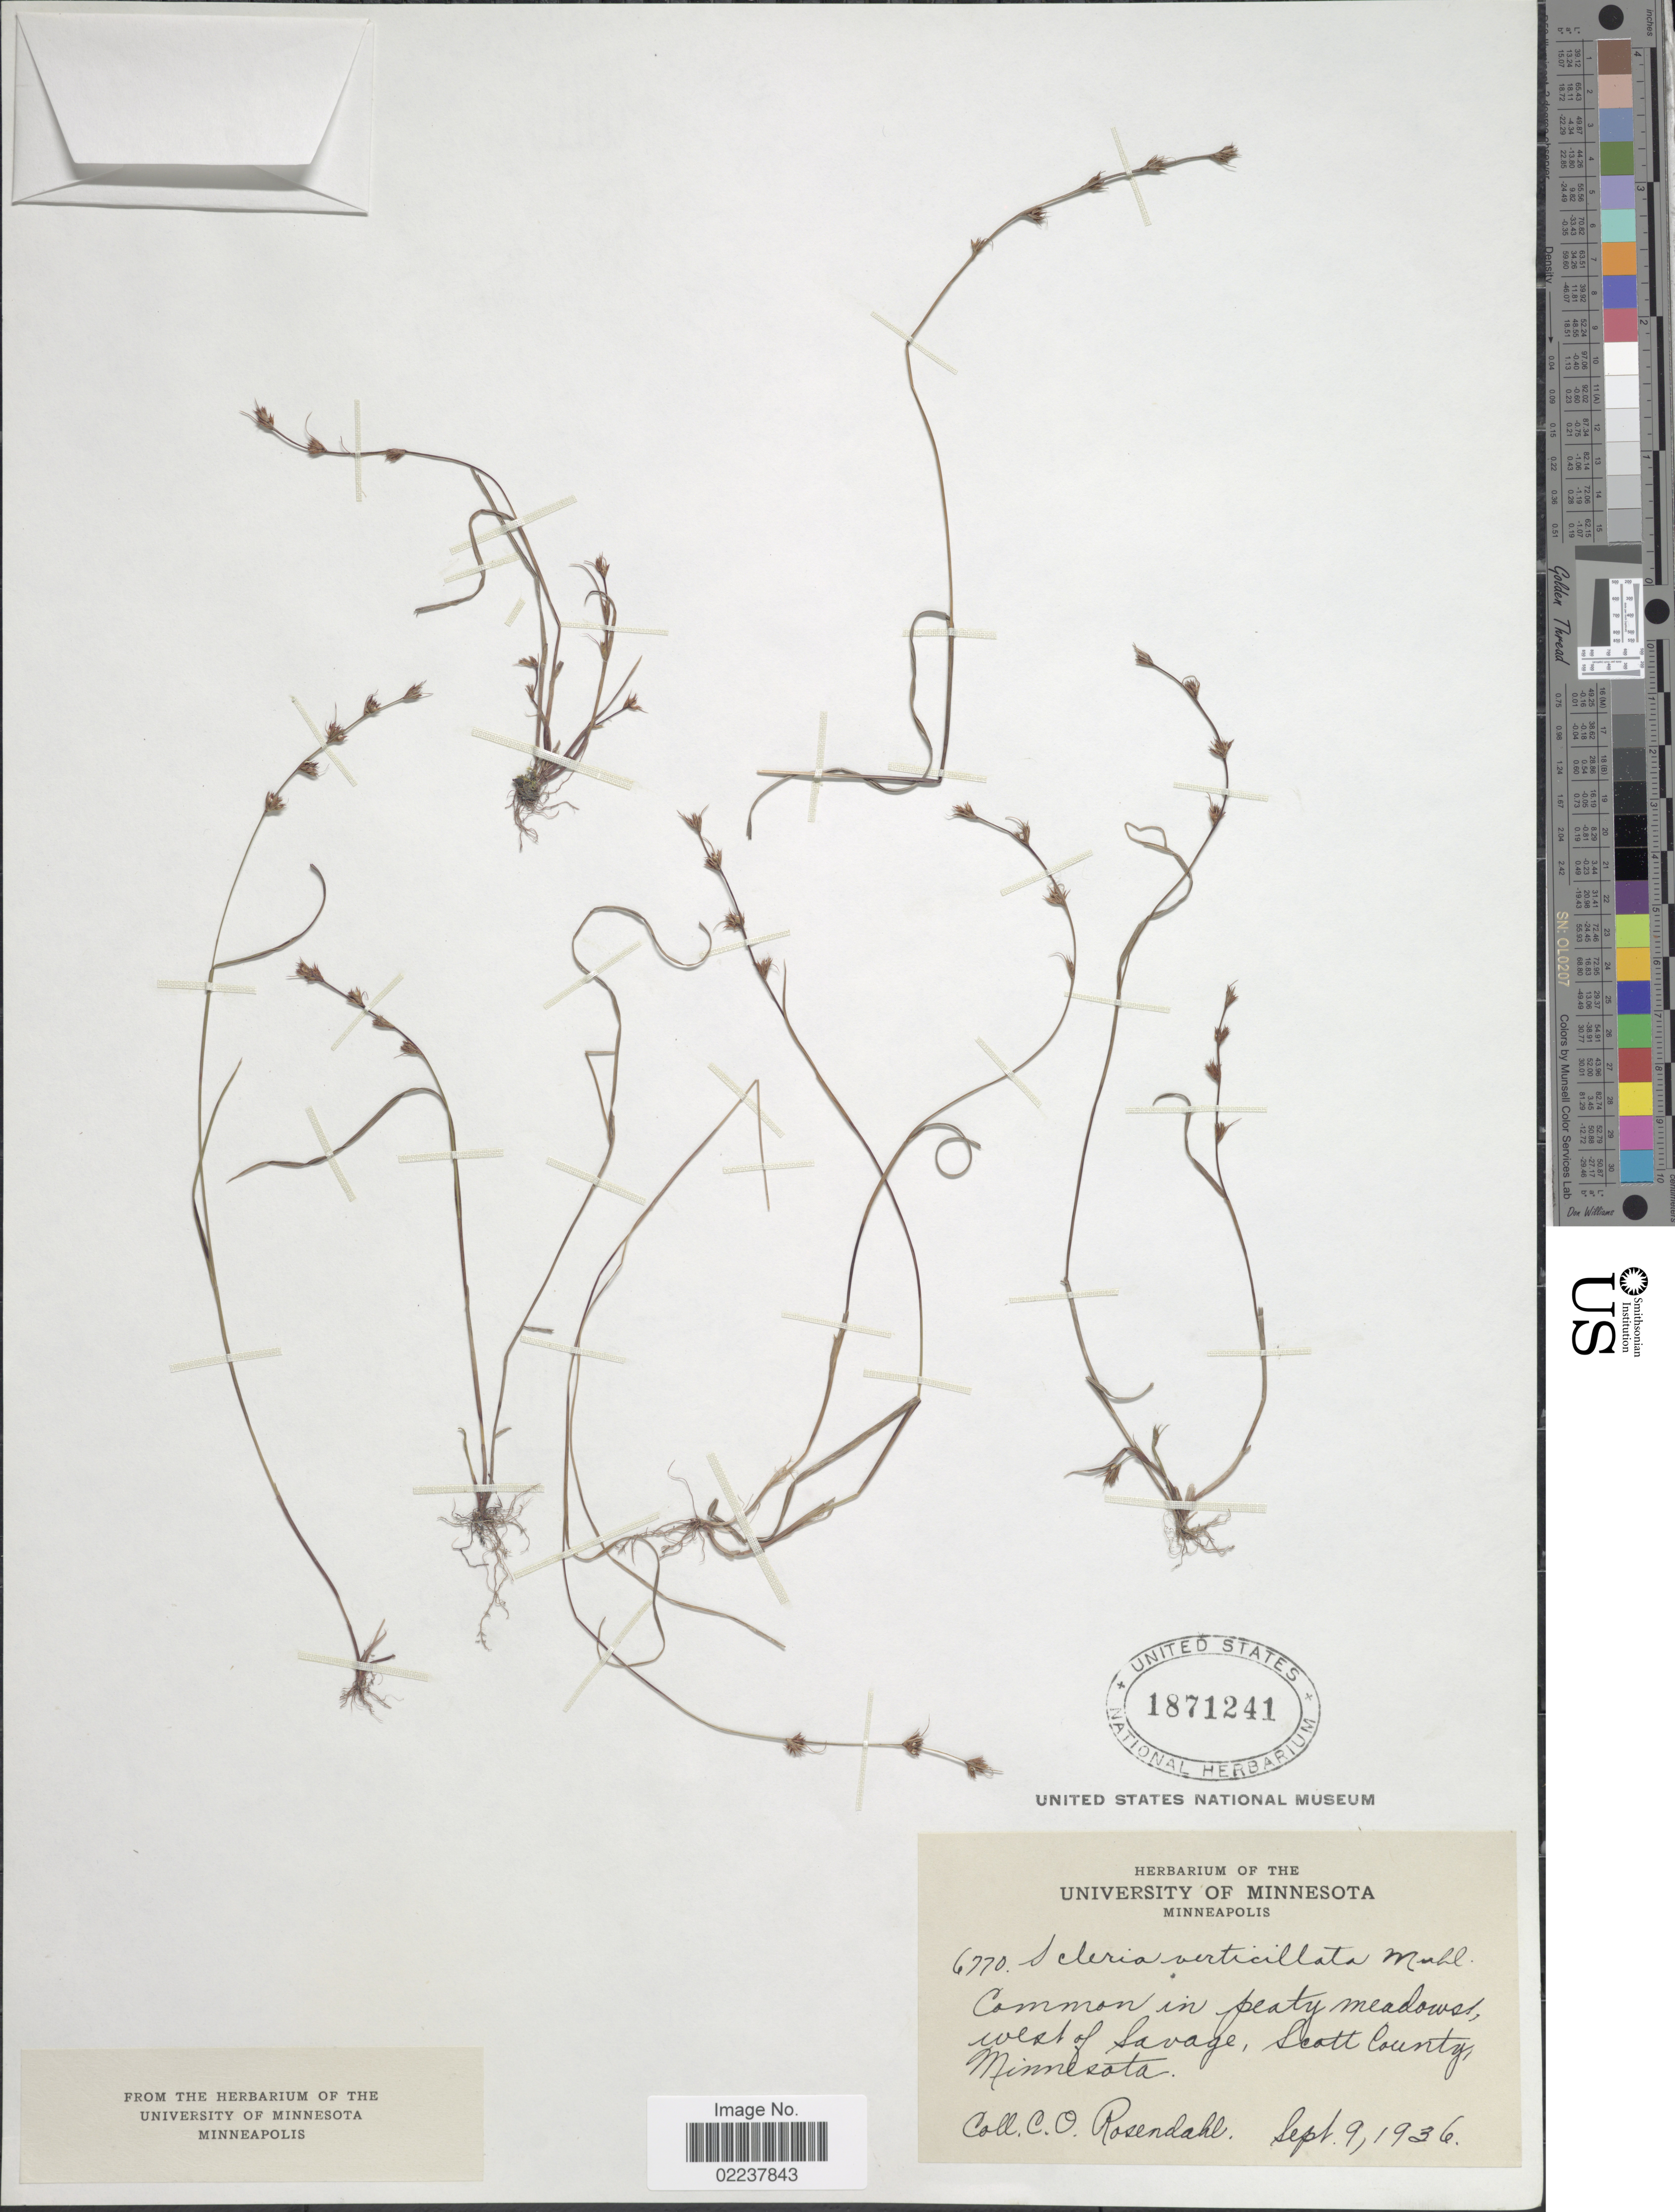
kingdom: Plantae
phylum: Tracheophyta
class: Liliopsida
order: Poales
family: Cyperaceae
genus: Scleria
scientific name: Scleria verticillata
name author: Muhl. ex Willd.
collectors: C. O. Rosendahl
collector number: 6770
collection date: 1936-09-09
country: United States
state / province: Minnesota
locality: In peaty meadows, west of Savage, Scott County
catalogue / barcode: US 1871241